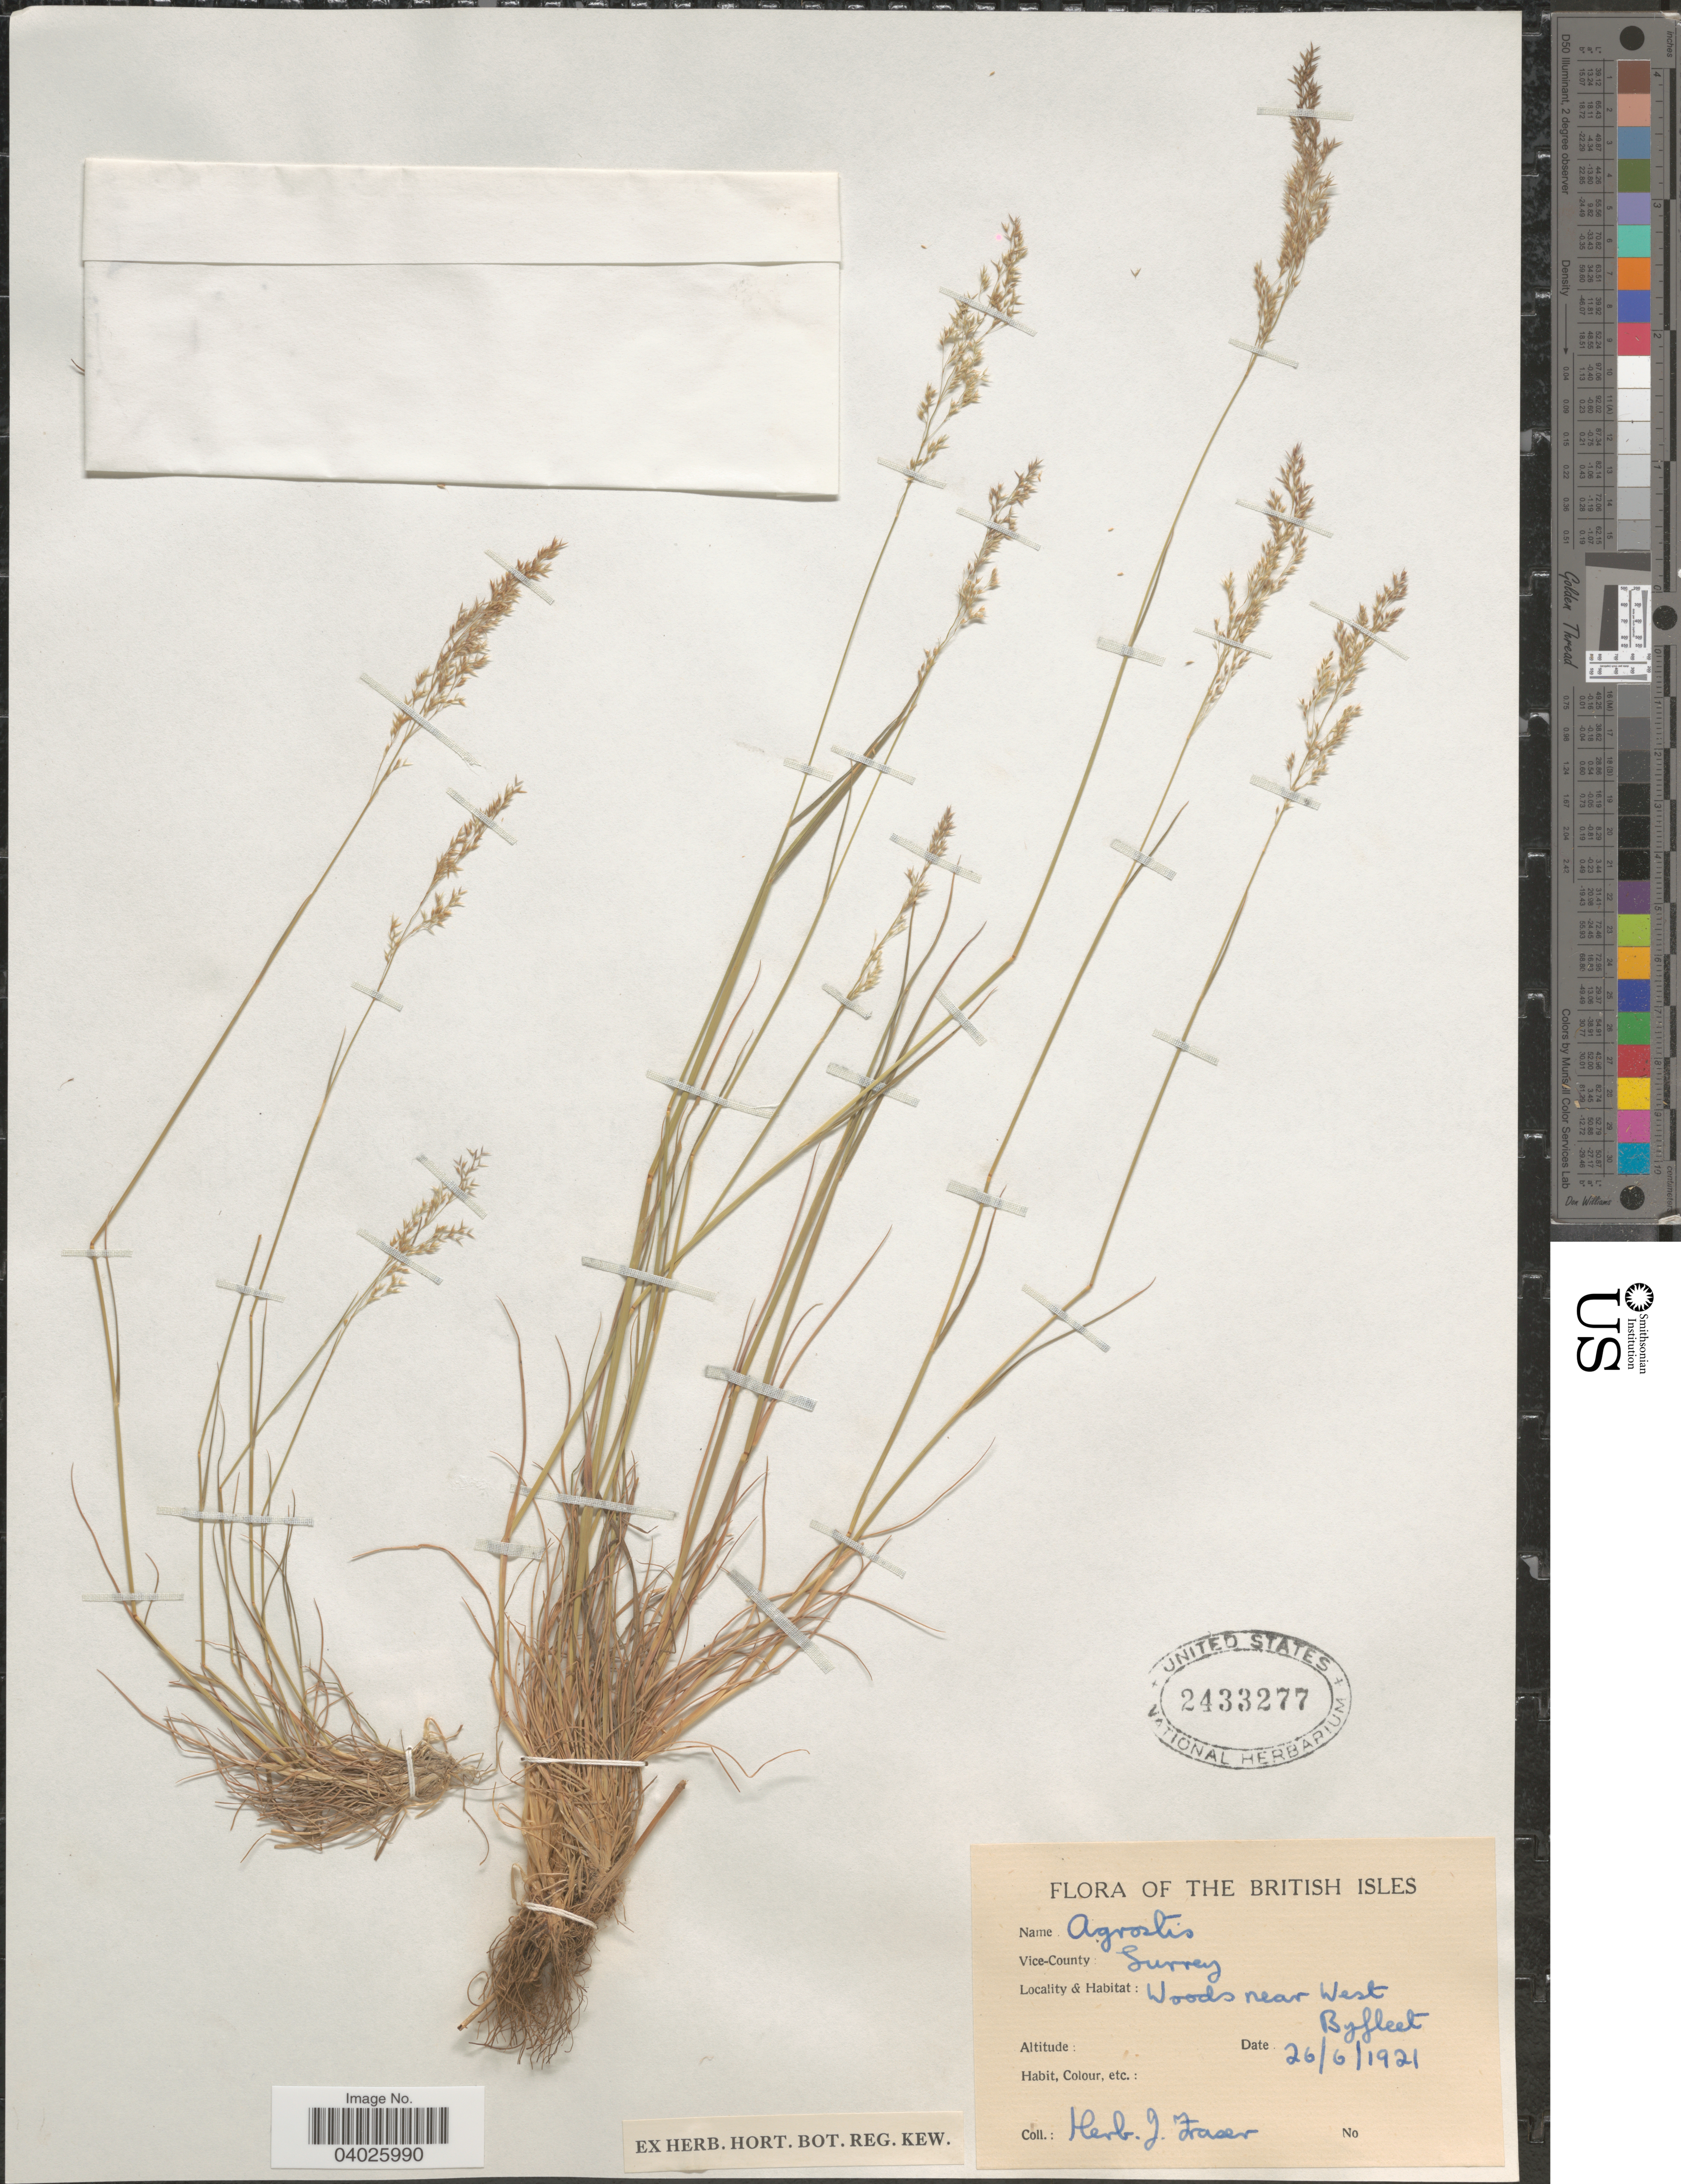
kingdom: Plantae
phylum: Tracheophyta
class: Liliopsida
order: Poales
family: Poaceae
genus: Agrostis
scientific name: Agrostis sp.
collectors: Ex herb. Joannis Fraser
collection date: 1921-06-26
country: United Kingdom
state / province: England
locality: British Isles. Vice-County: Surrey. Woods near West Byfleet.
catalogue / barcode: US 2433277